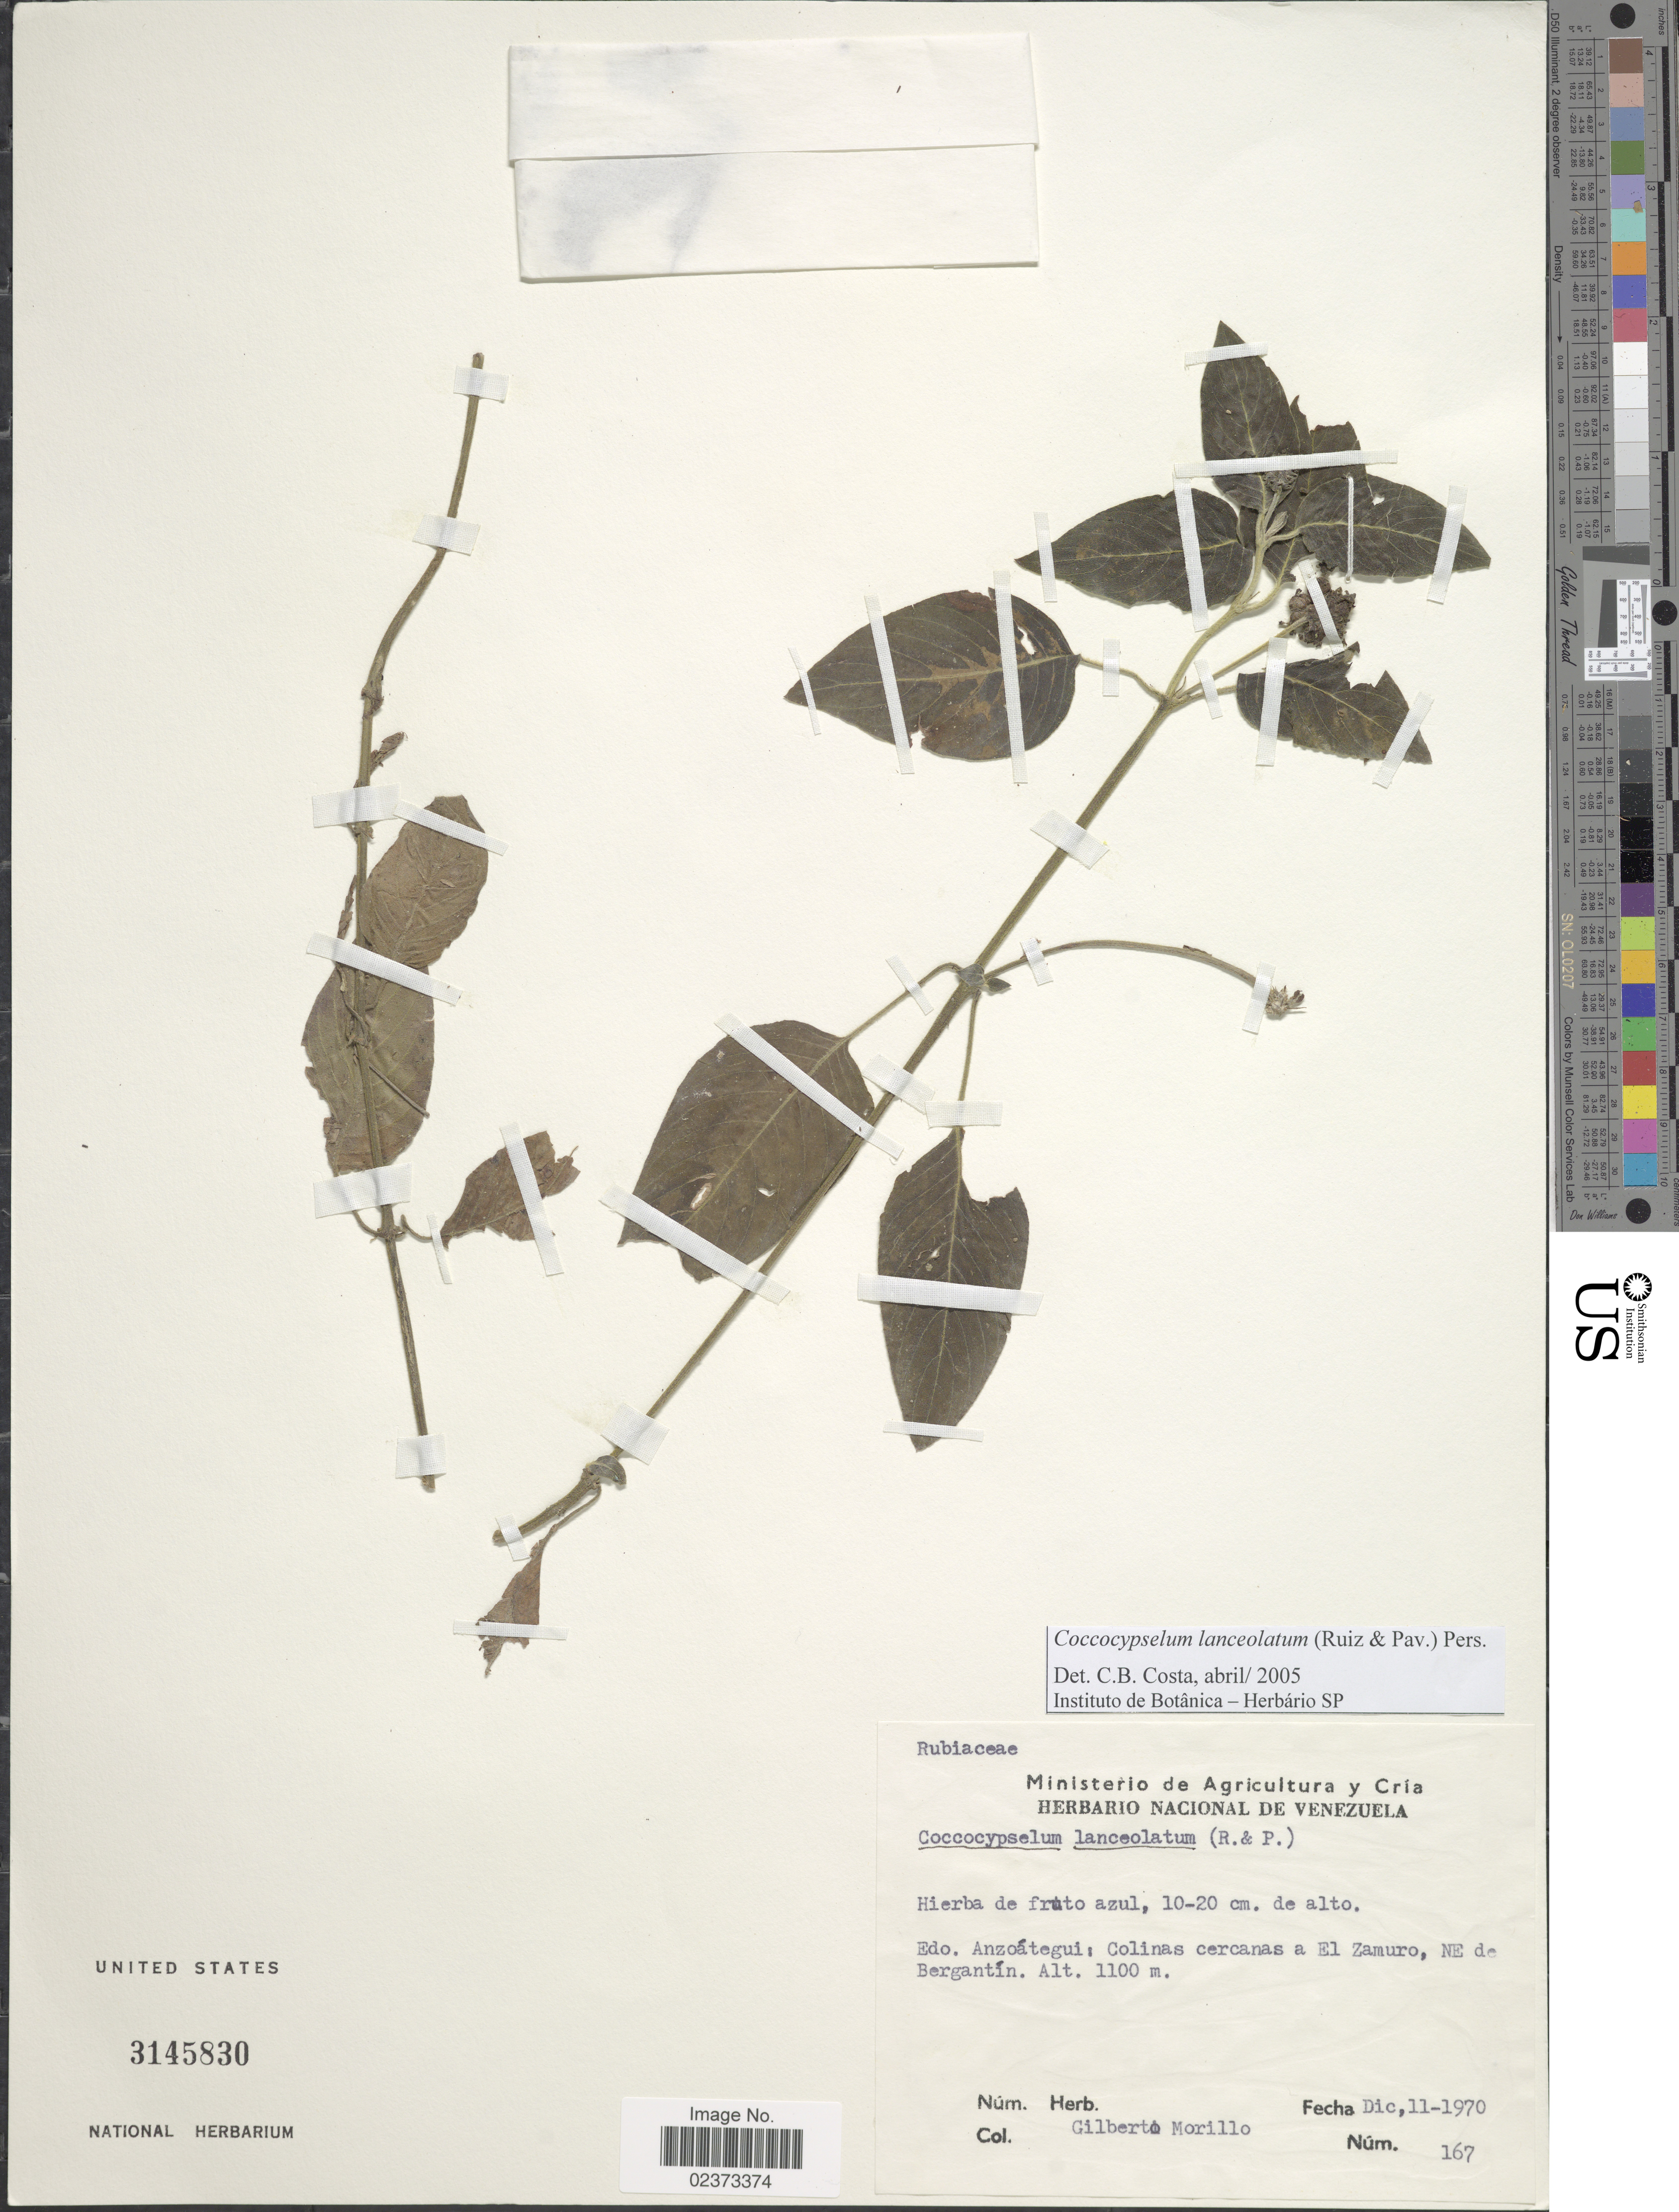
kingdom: Plantae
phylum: Tracheophyta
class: Magnoliopsida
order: Gentianales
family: Rubiaceae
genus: Coccocypselum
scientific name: Coccocypselum lanceolatum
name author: (Ruiz & Pav.) Pers.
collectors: G. N. Morillo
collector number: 167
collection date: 1970-12-11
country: Venezuela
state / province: Anzoategui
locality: Colinas cercanas a el Zamuro, NE de Bergantin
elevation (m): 1100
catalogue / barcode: US 3145830